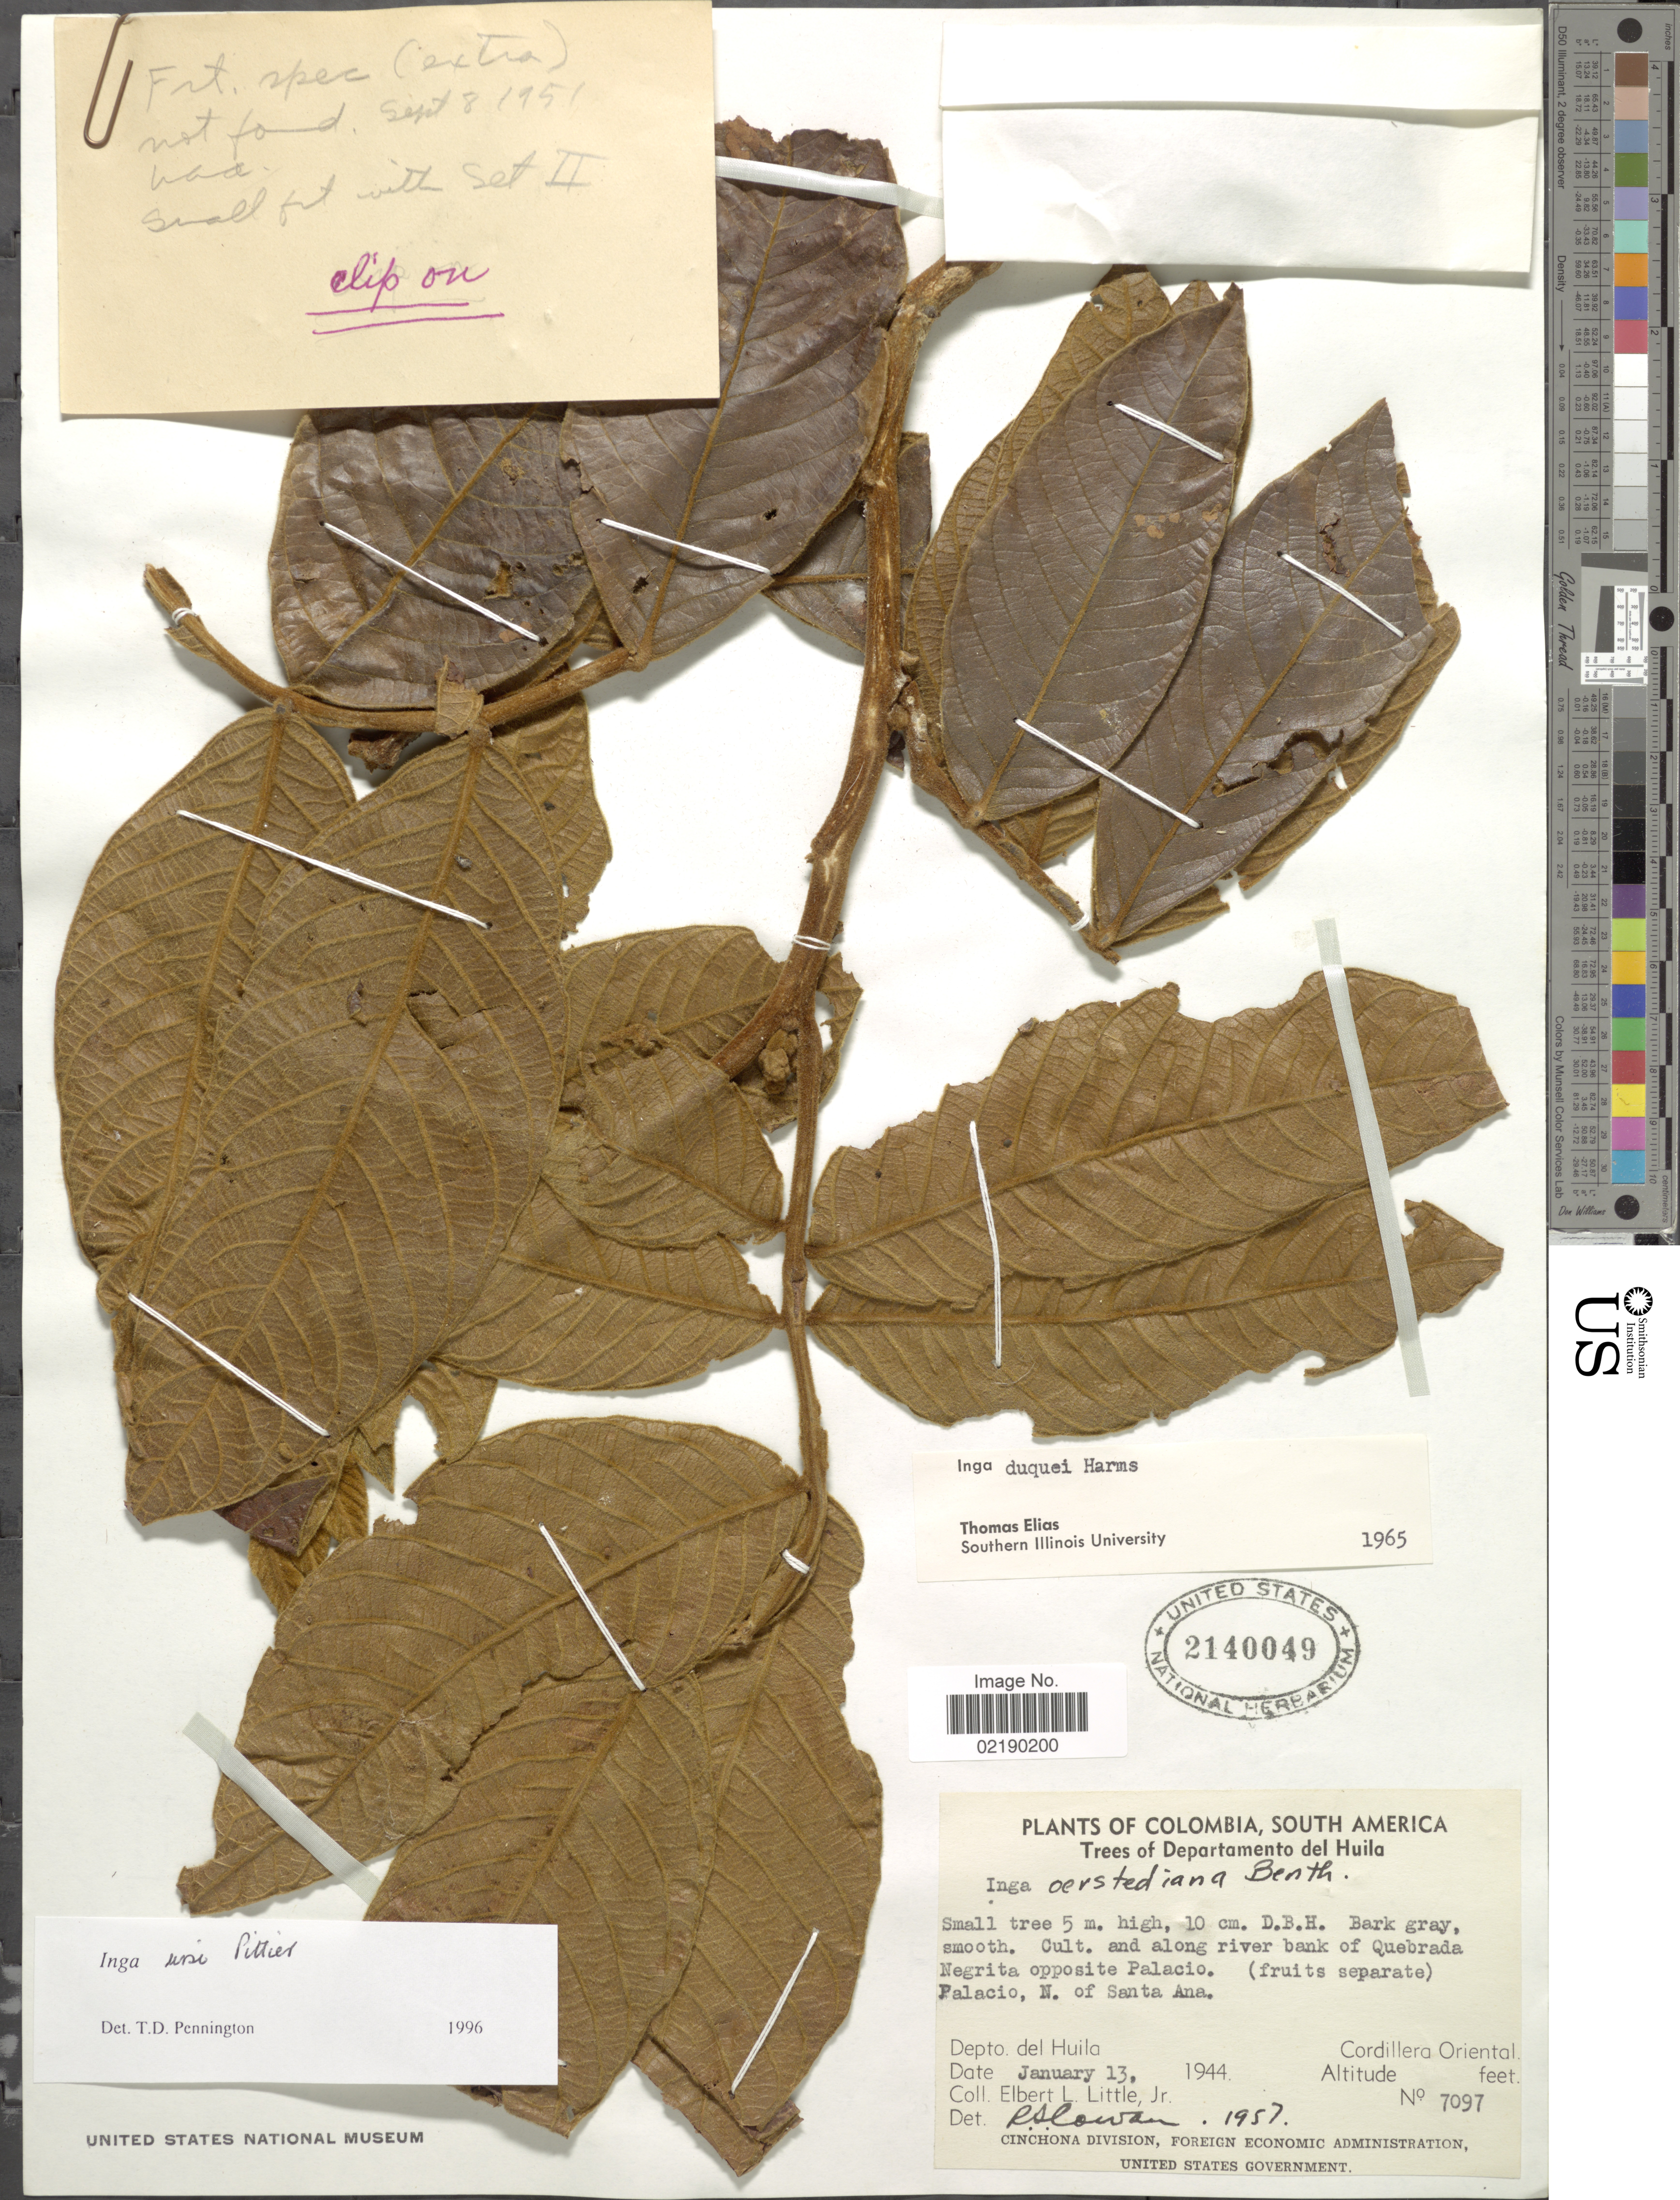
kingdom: Plantae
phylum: Tracheophyta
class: Magnoliopsida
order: Fabales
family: Fabaceae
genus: Inga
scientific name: Inga ursi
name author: Pittier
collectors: E. L. Little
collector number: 7097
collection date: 1944-01-13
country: Colombia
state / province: Huila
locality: And along river bank of Quebrada Negrita opposite Palacio. (Fruits separate) Palacio, N. of Santa Ana, Cordillera Oriental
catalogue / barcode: US 2140049